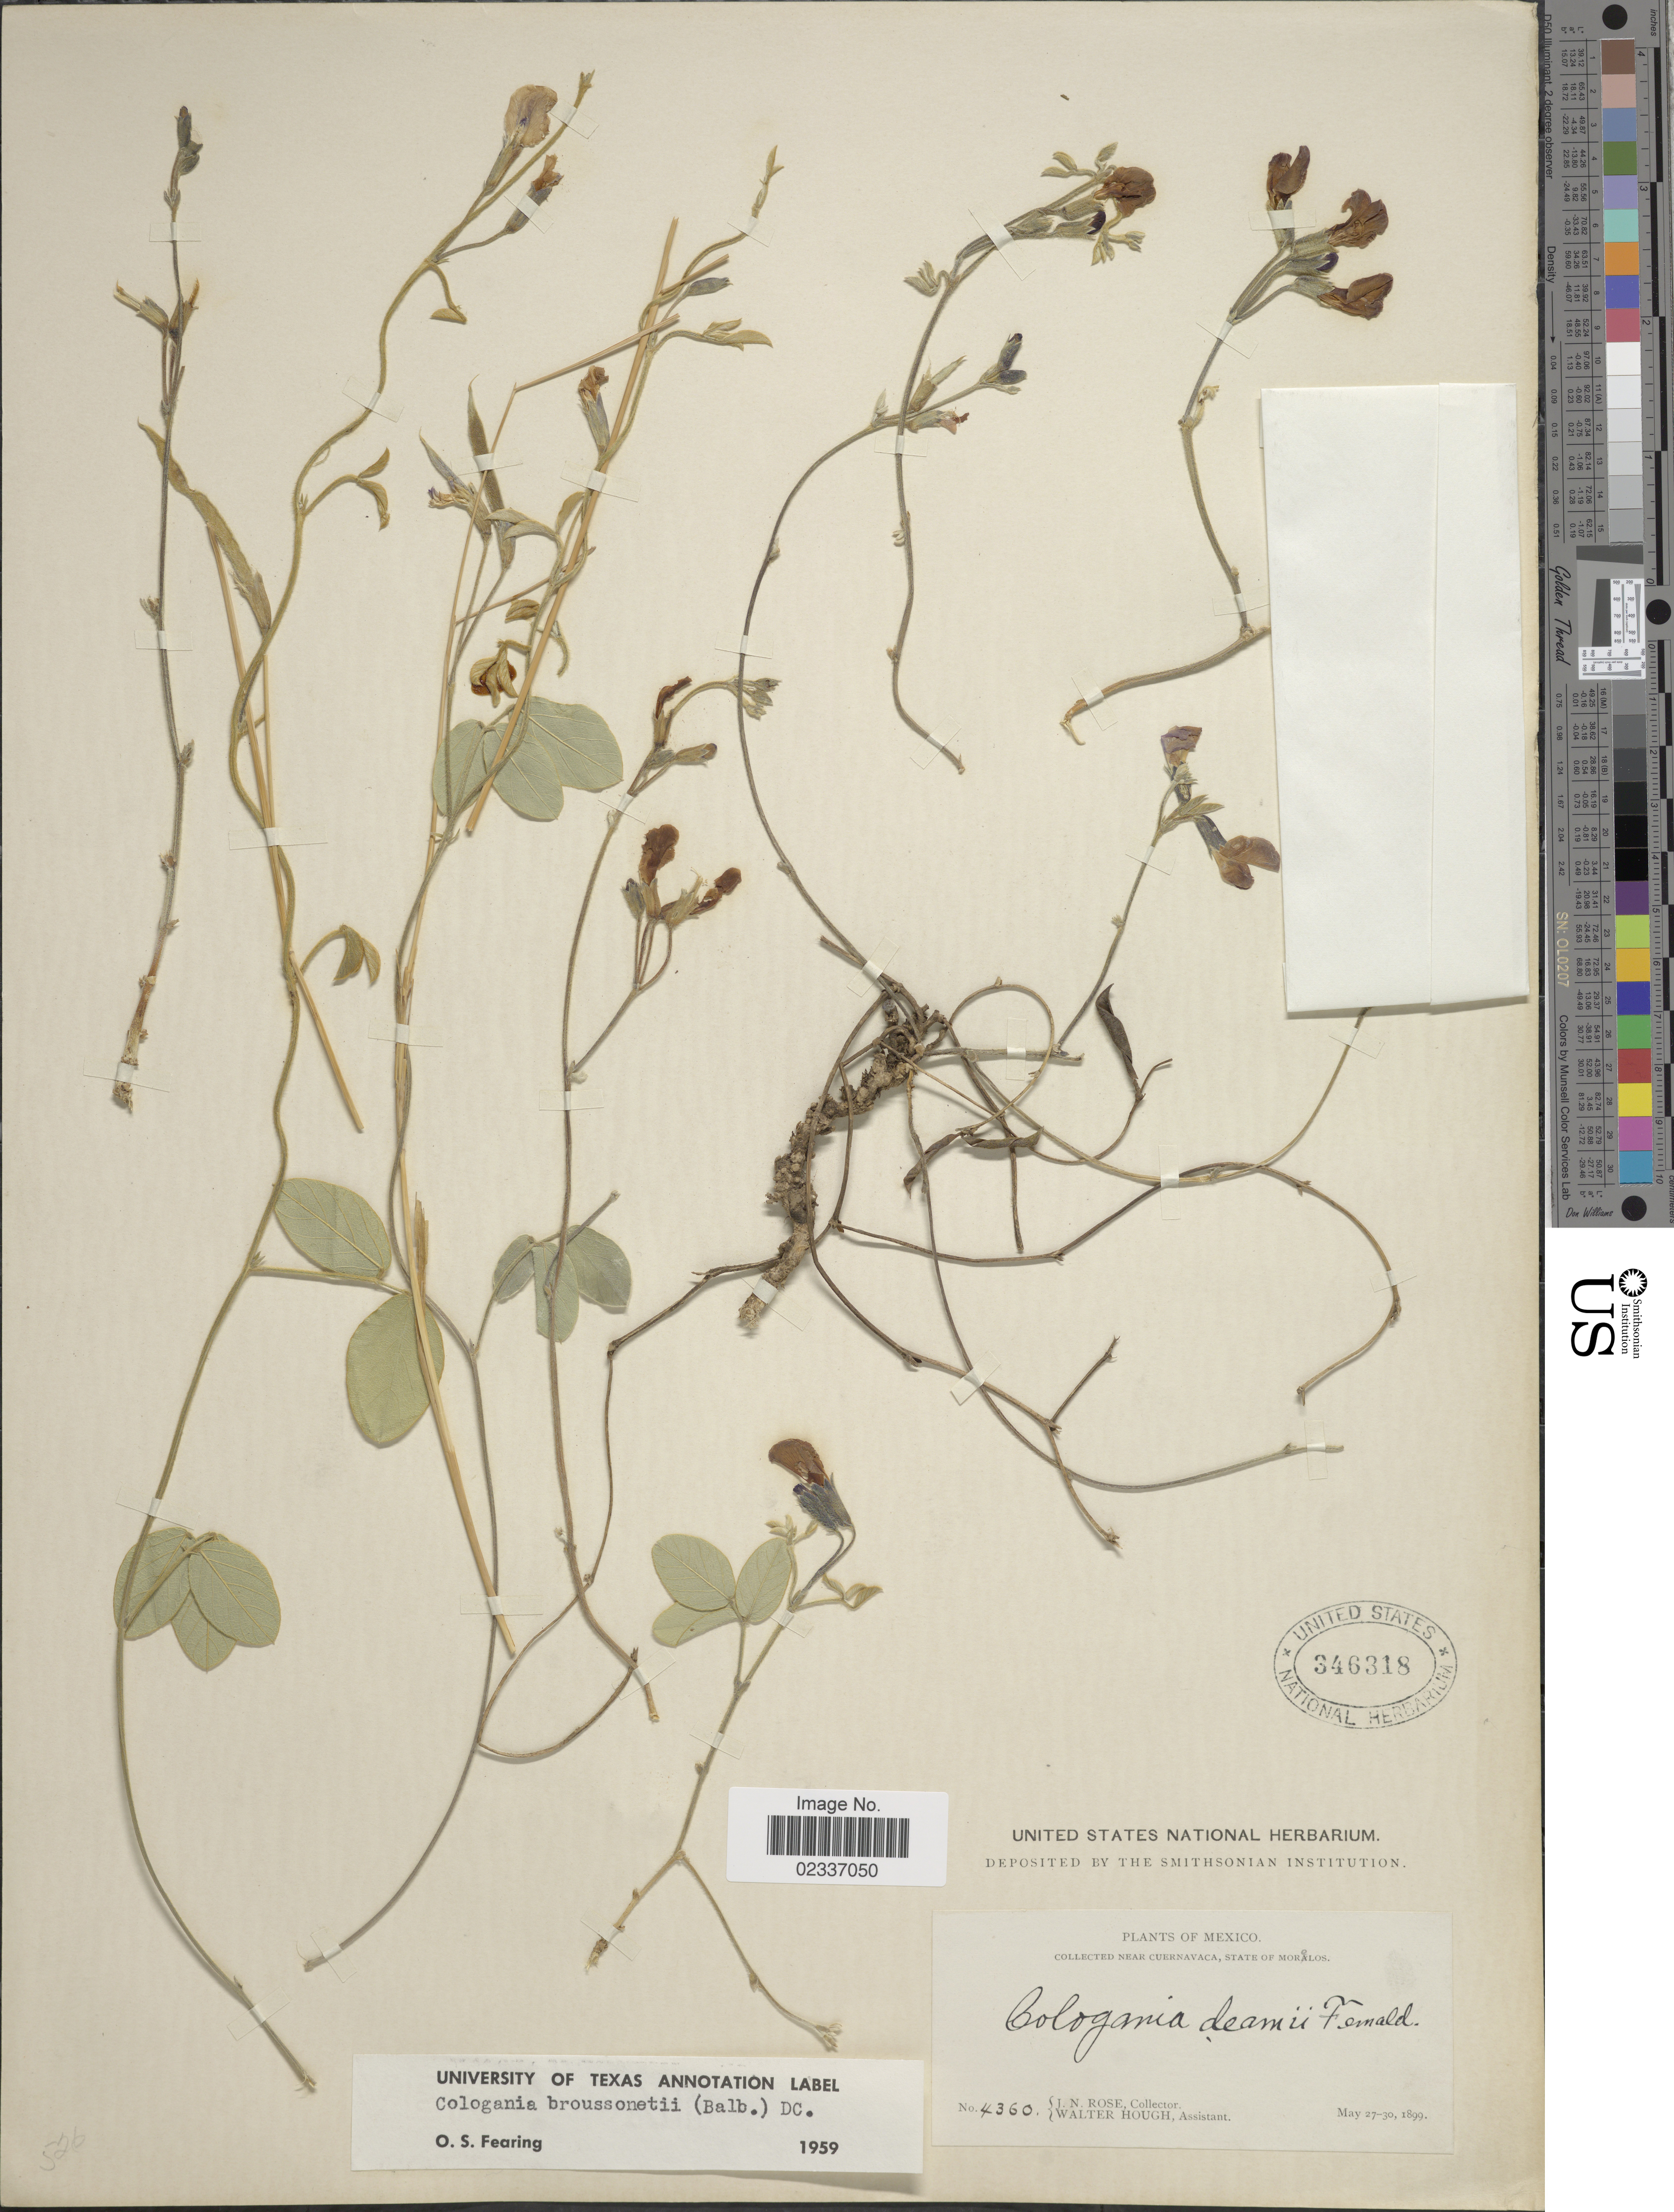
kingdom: Plantae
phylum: Tracheophyta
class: Magnoliopsida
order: Fabales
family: Fabaceae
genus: Cologania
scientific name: Cologania broussonetii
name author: (Balb.) DC.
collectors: J. N. Rose & W. Hough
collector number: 4360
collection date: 1899-05-27/1899-05-30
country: Mexico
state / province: Morelos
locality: Near Cuernavaca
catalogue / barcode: US 346318